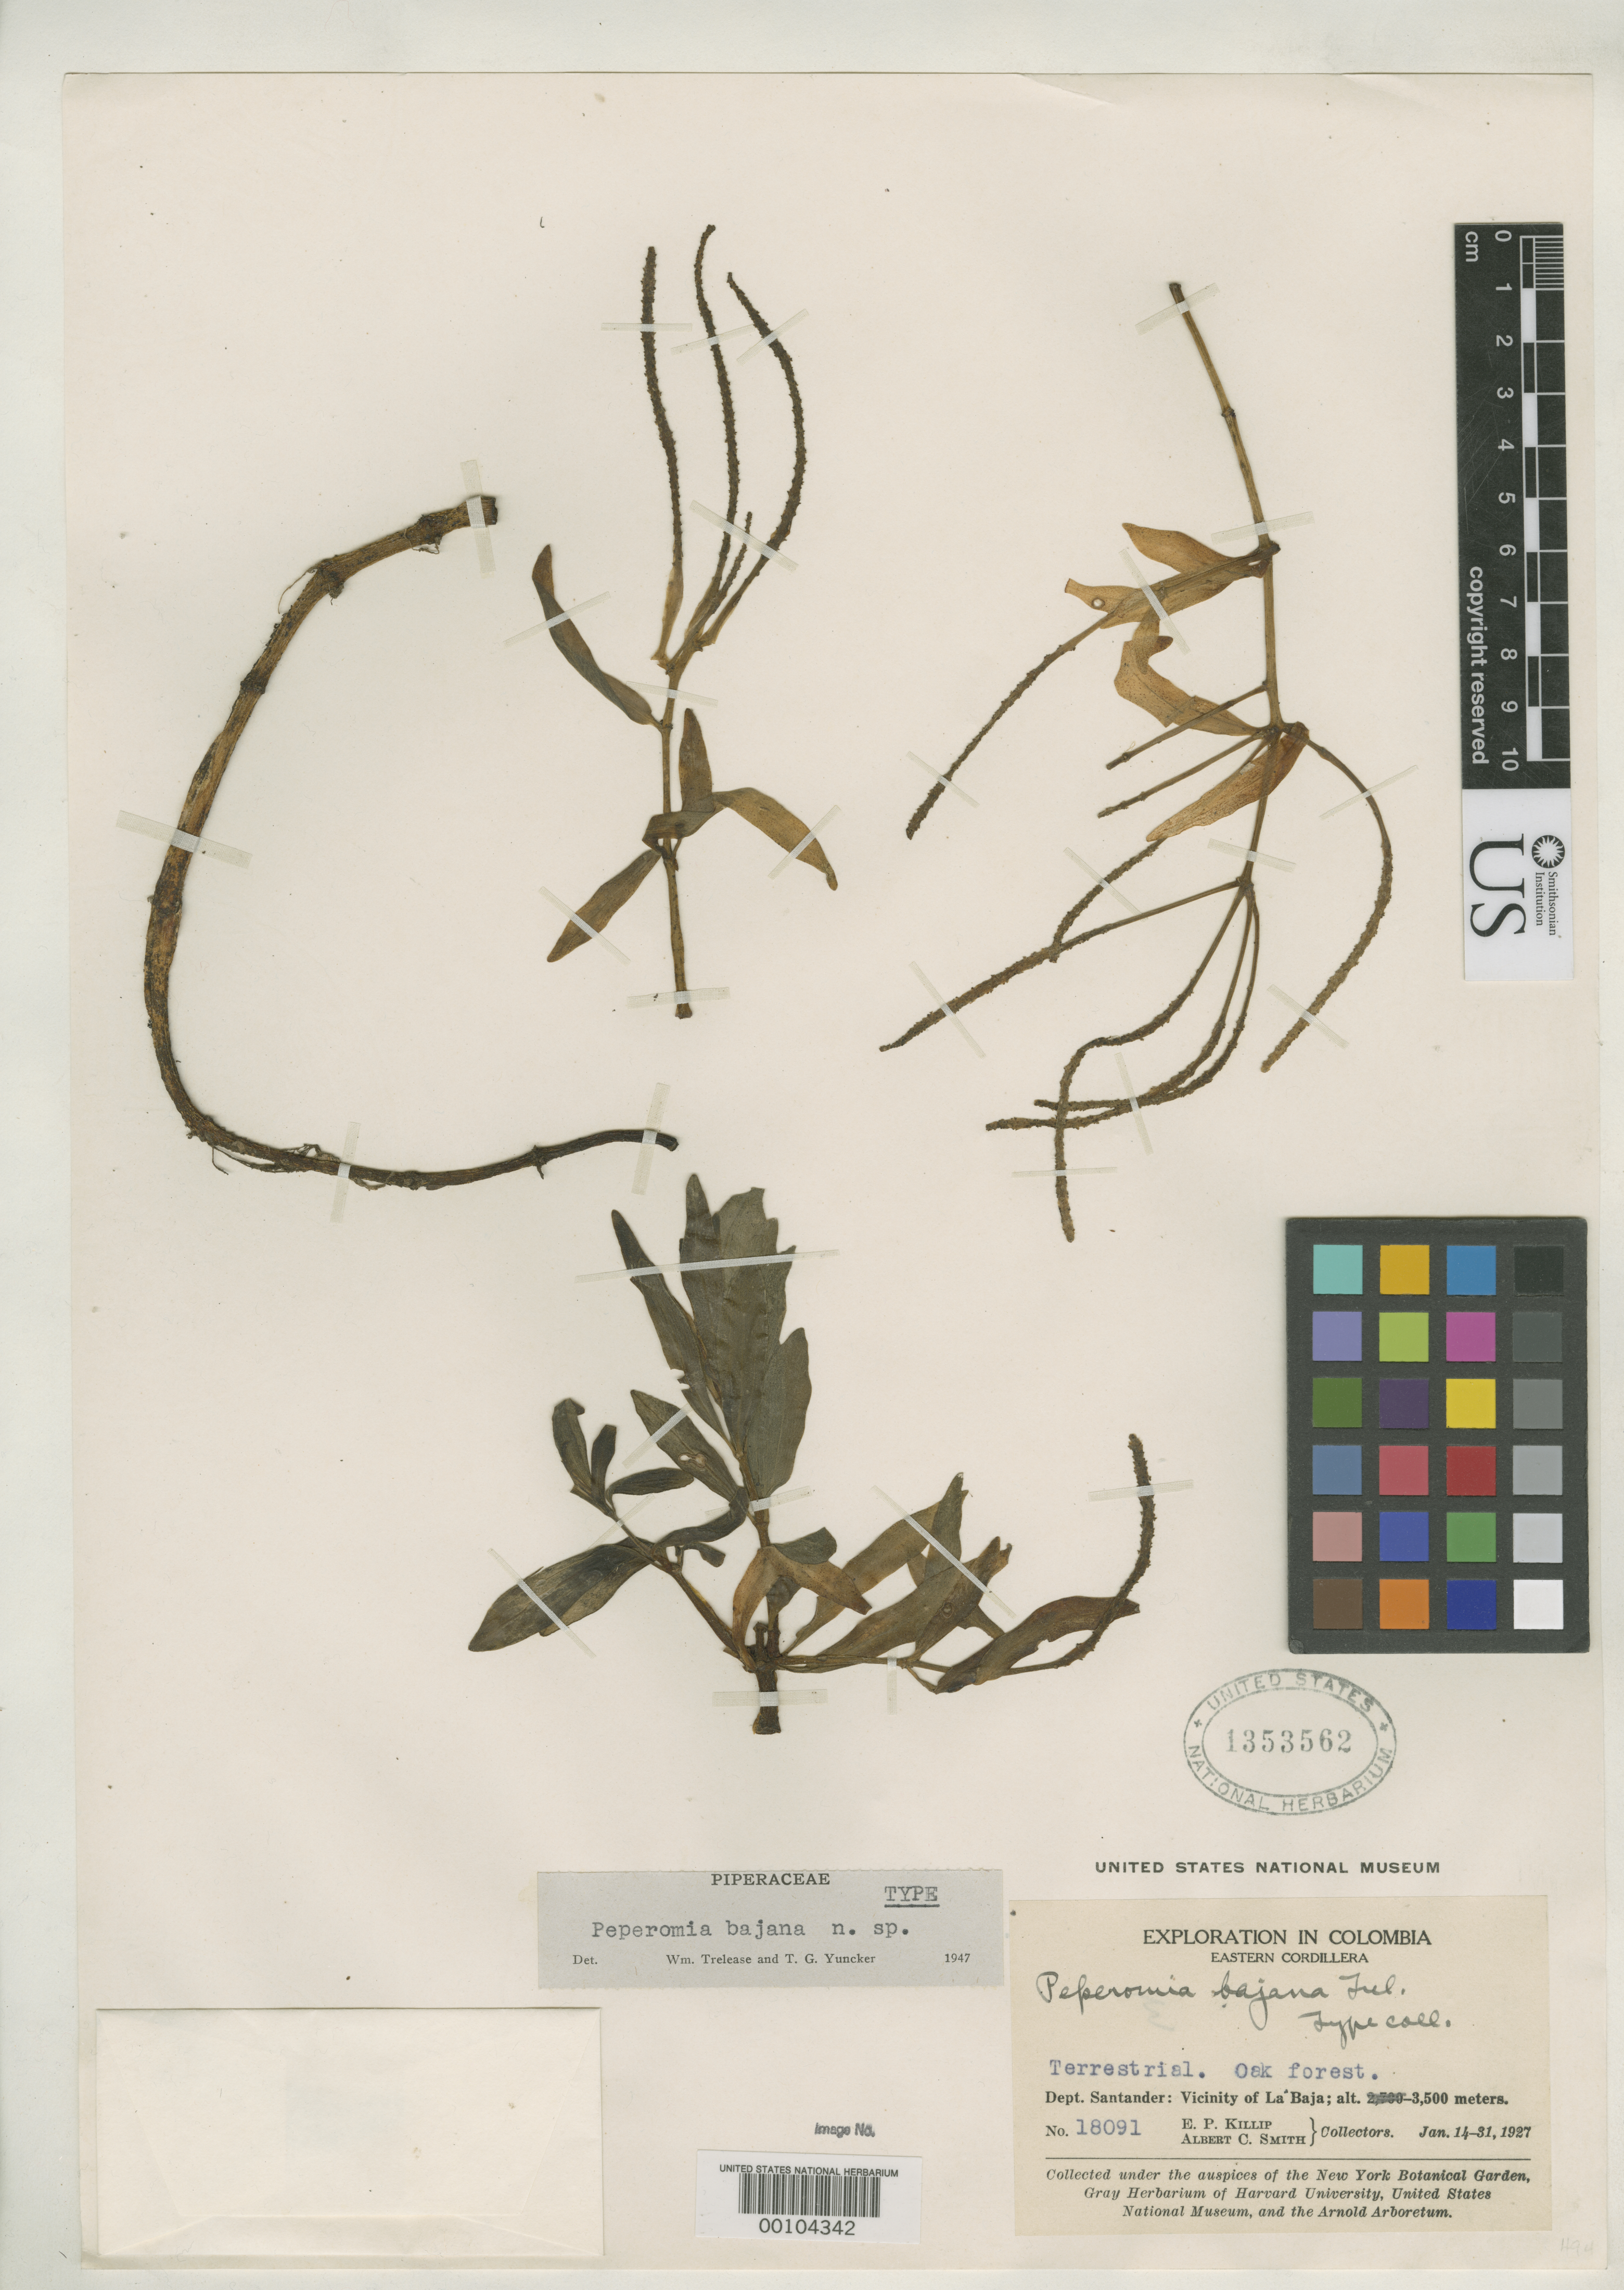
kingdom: Plantae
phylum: Tracheophyta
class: Magnoliopsida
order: Piperales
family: Piperaceae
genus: Peperomia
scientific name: Peperomia bajana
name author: Trel. & Yunck.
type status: Holotype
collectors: E. P. Killip & A. C. Smith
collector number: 18091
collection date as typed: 14 Jan 1927 to 31 Jan 1927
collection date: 1927-01-14/1927-01-31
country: Colombia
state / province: Santander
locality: La Baja vicinity.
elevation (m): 3500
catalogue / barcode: US 1353562